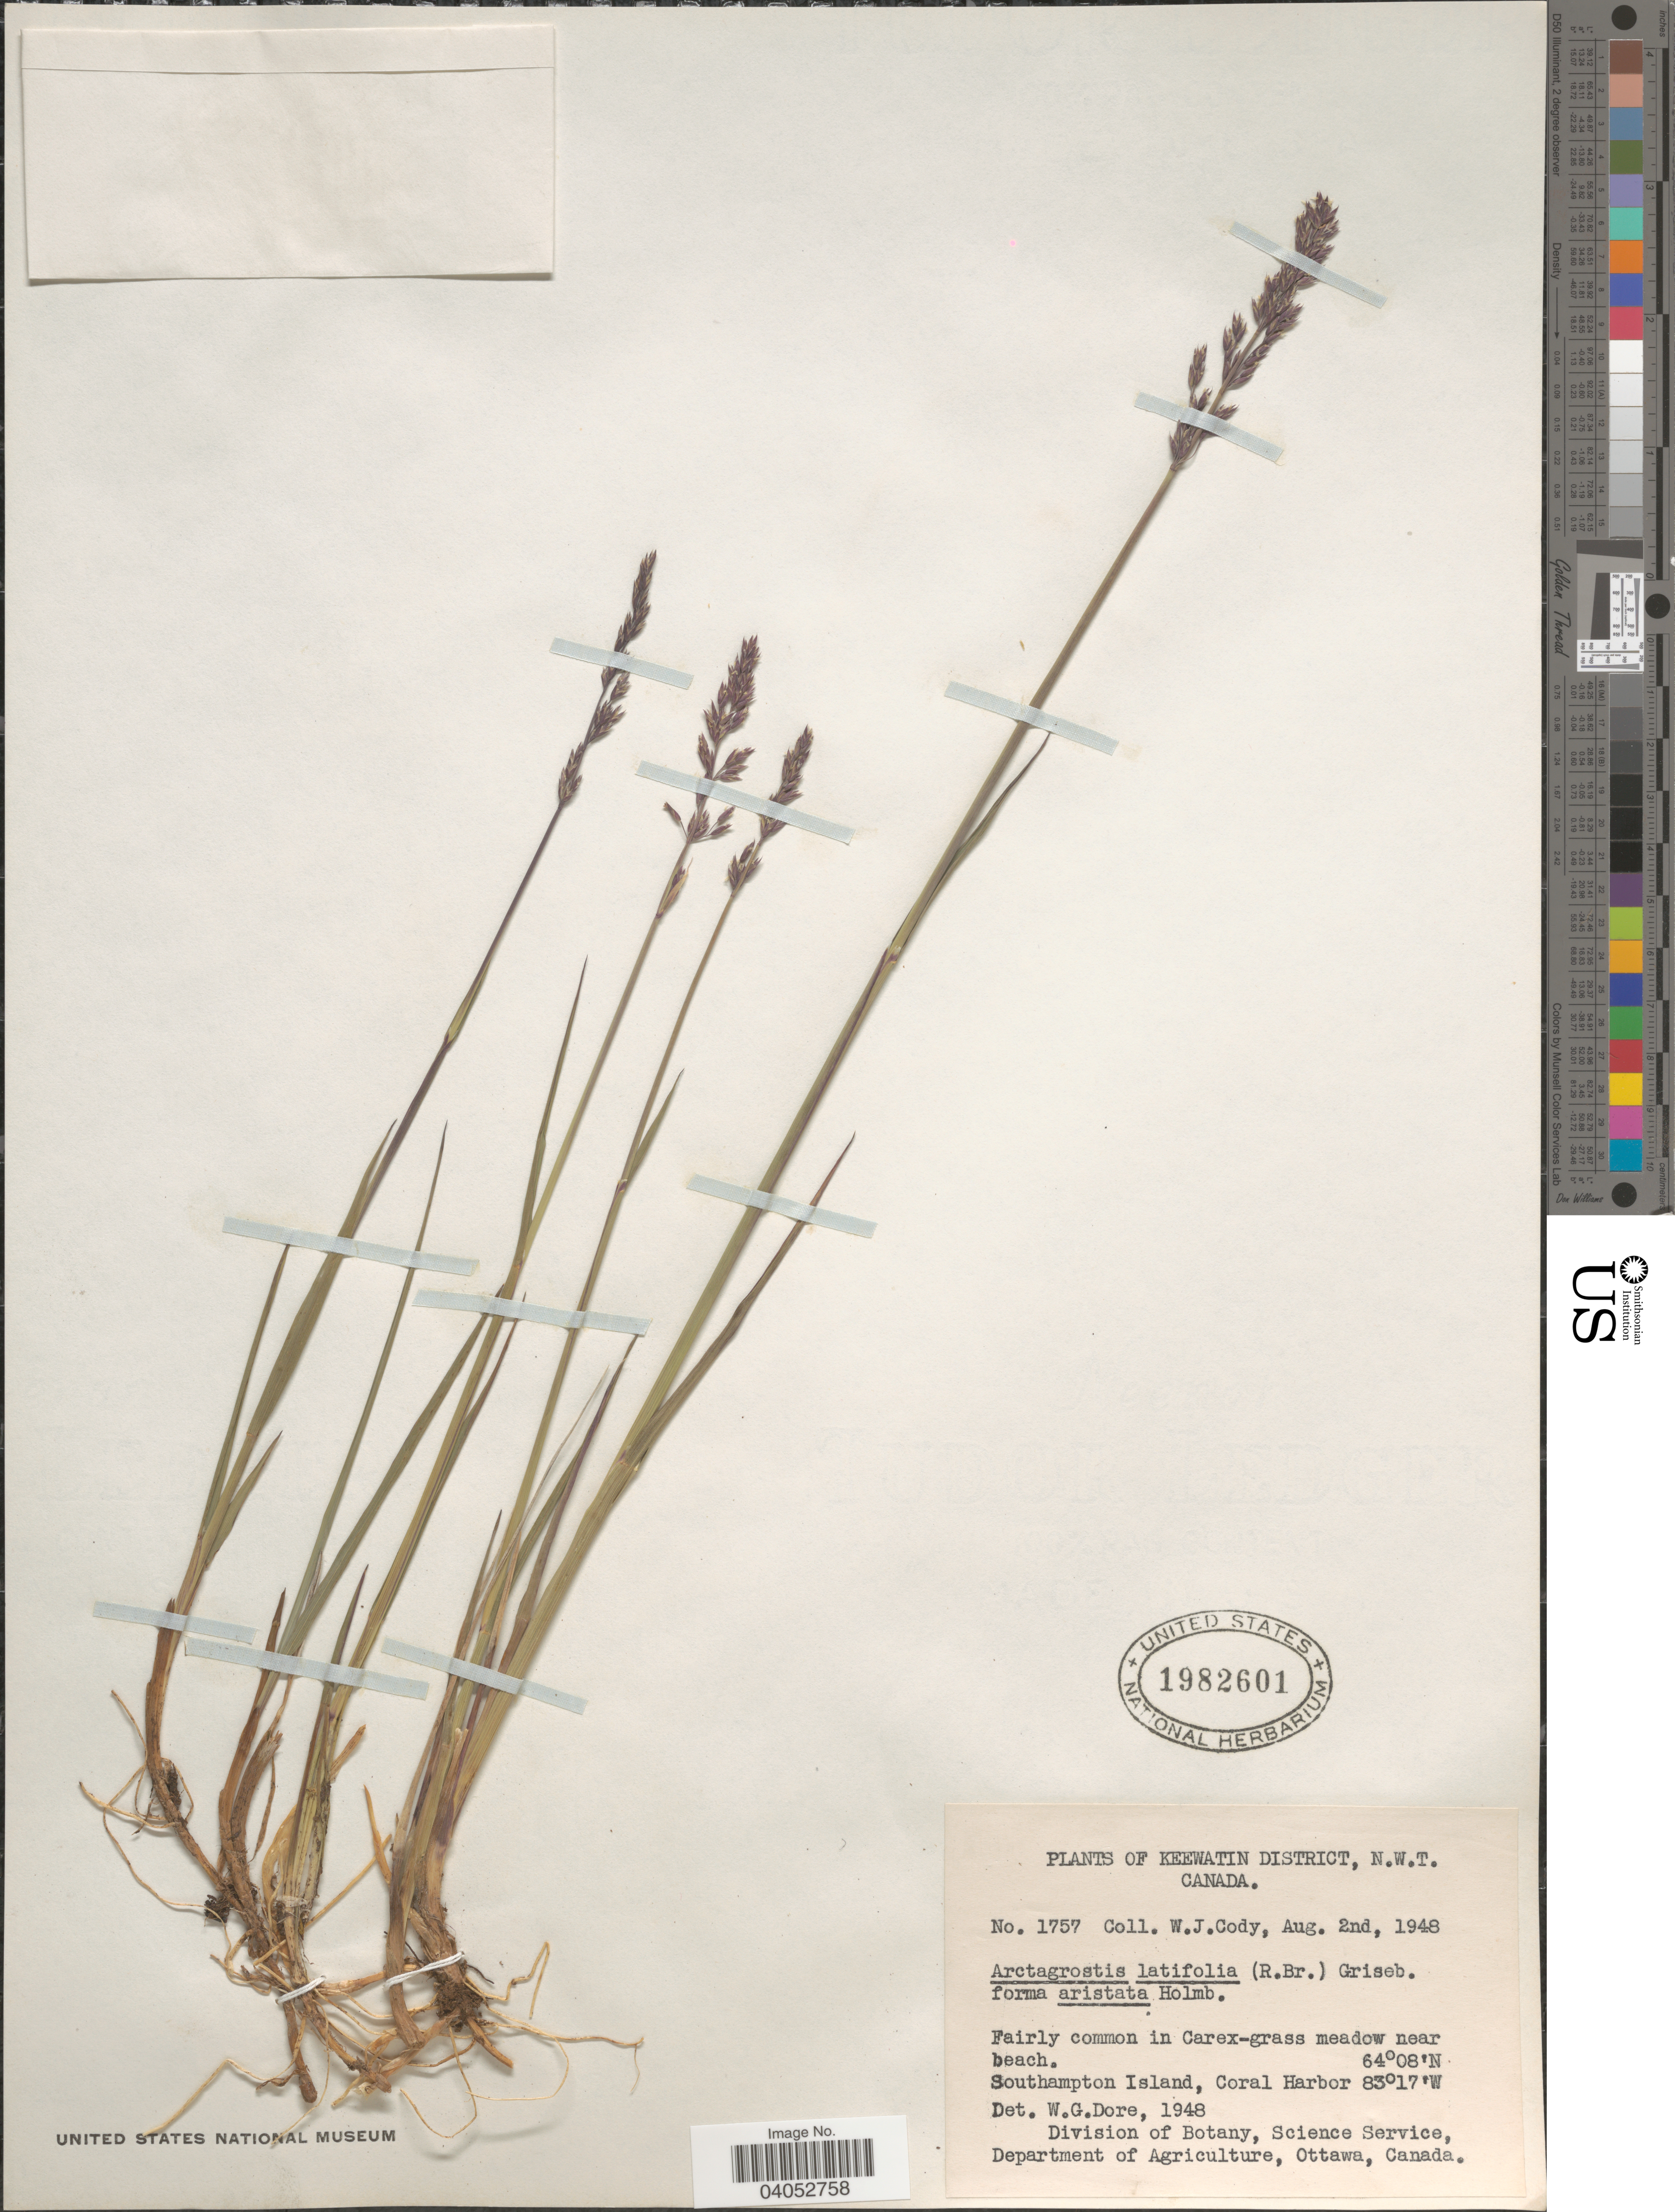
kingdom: Plantae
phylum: Tracheophyta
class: Liliopsida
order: Poales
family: Poaceae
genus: Arctagrostis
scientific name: Arctagrostis latifolia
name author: (R. Br.) Griseb.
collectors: W. Cody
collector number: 1757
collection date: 1948-08-02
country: Canada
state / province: Northwest Territories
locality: Keewatin District. Southampton Island, Coral Harbor.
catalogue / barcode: US 1982601